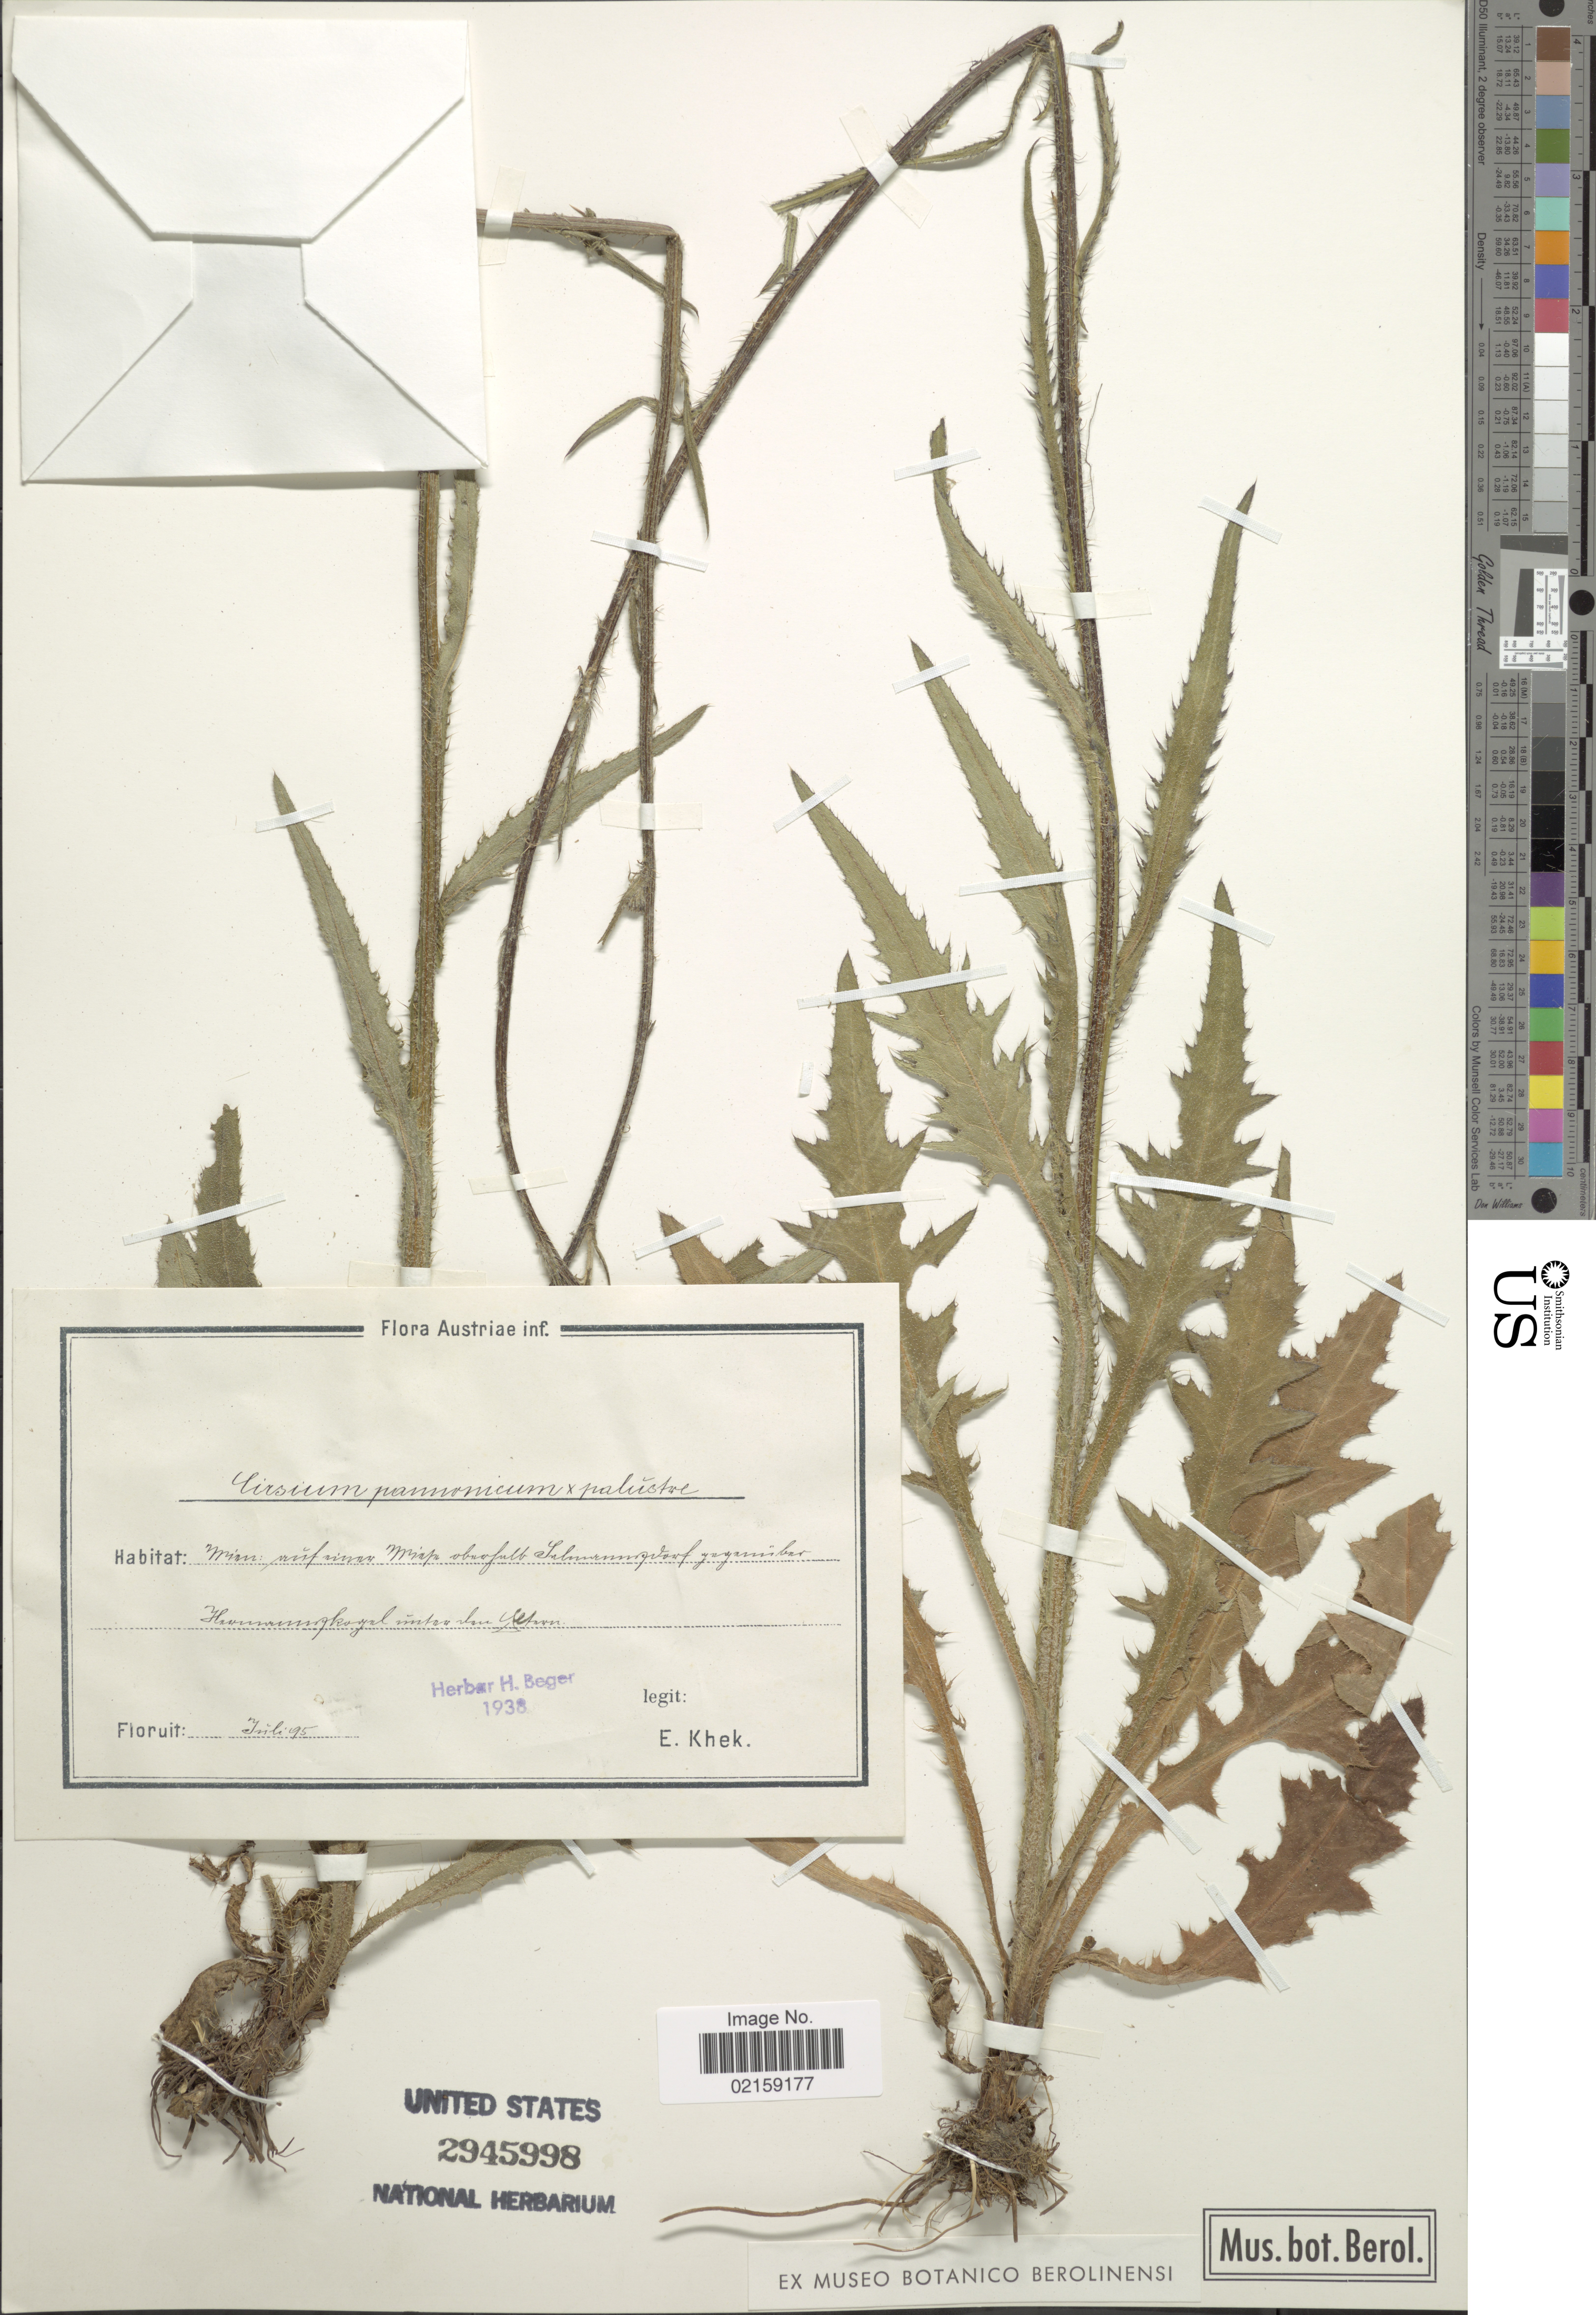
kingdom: Plantae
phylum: Tracheophyta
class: Magnoliopsida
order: Asterales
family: Asteraceae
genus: Cirsium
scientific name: Cirsium pannonicum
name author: (L. f.) Link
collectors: E. J. Khek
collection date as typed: Transcribed d/m/y: /7/95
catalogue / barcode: US 2945998